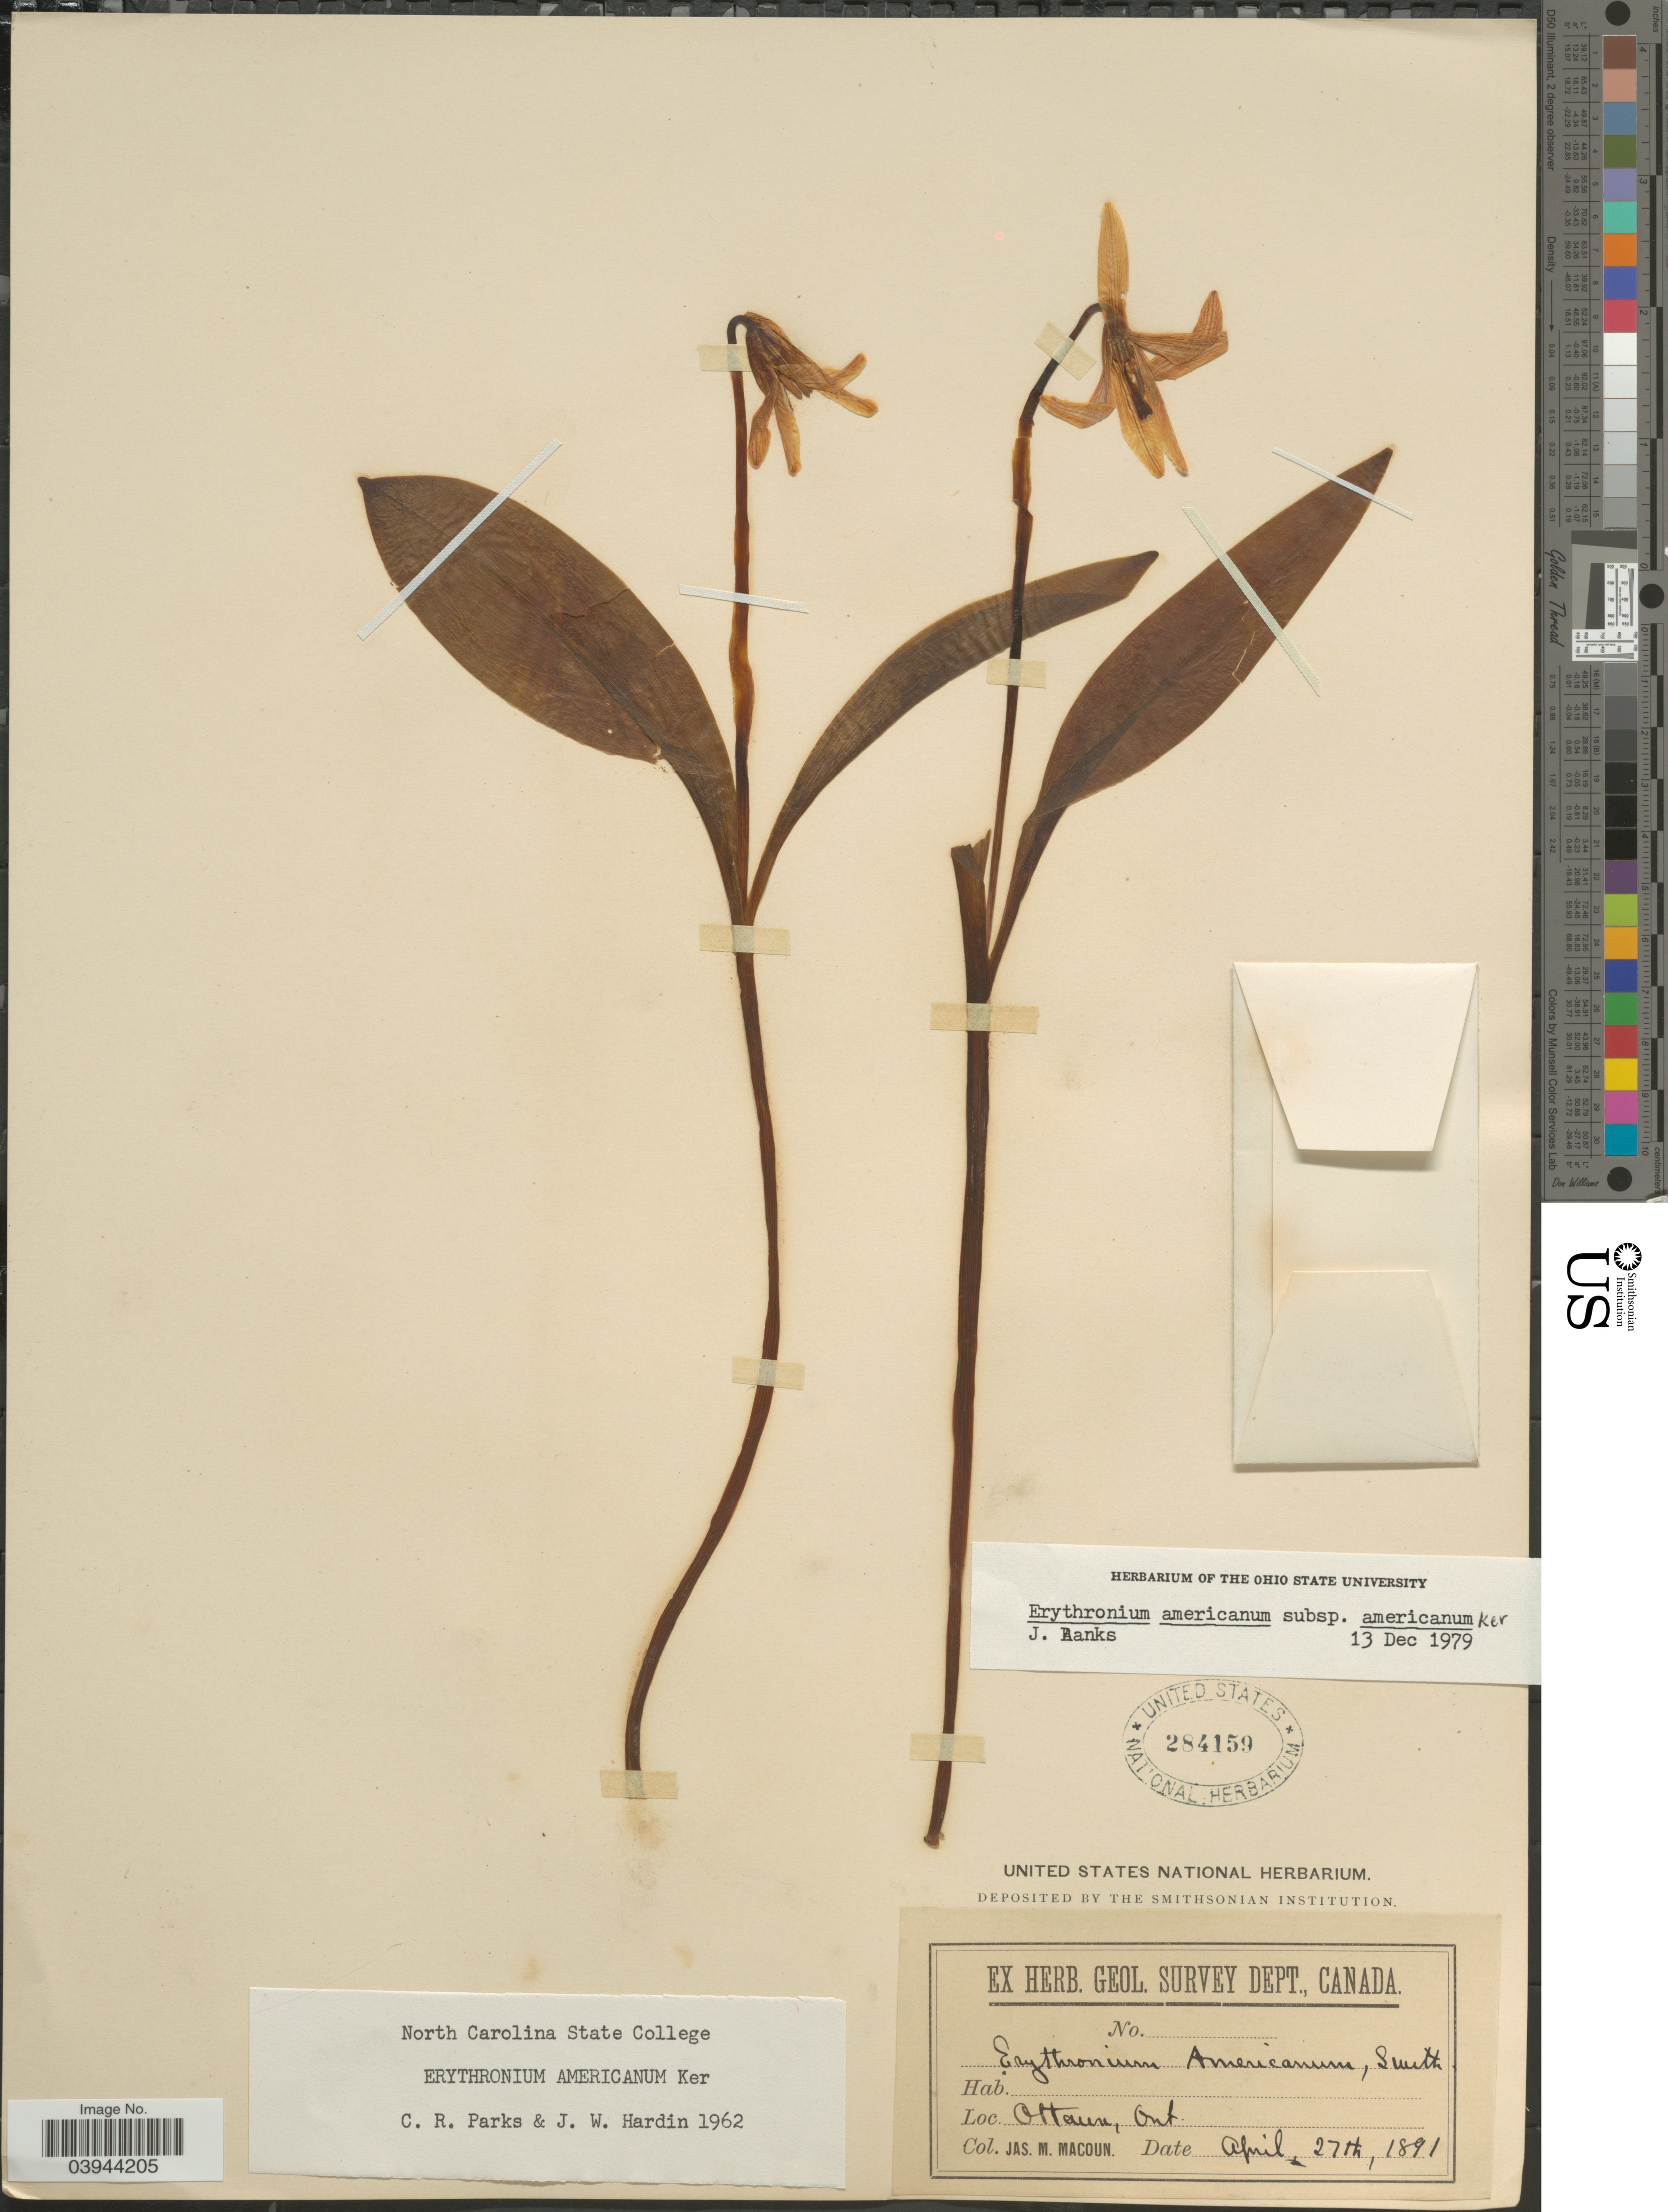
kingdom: Plantae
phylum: Tracheophyta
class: Liliopsida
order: Liliales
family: Liliaceae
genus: Erythronium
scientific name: Erythronium americanum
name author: Ker Gawl.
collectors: J. M. Macoun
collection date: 1891-04-27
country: Canada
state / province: Ontario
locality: Ottawa.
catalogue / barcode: US 284159